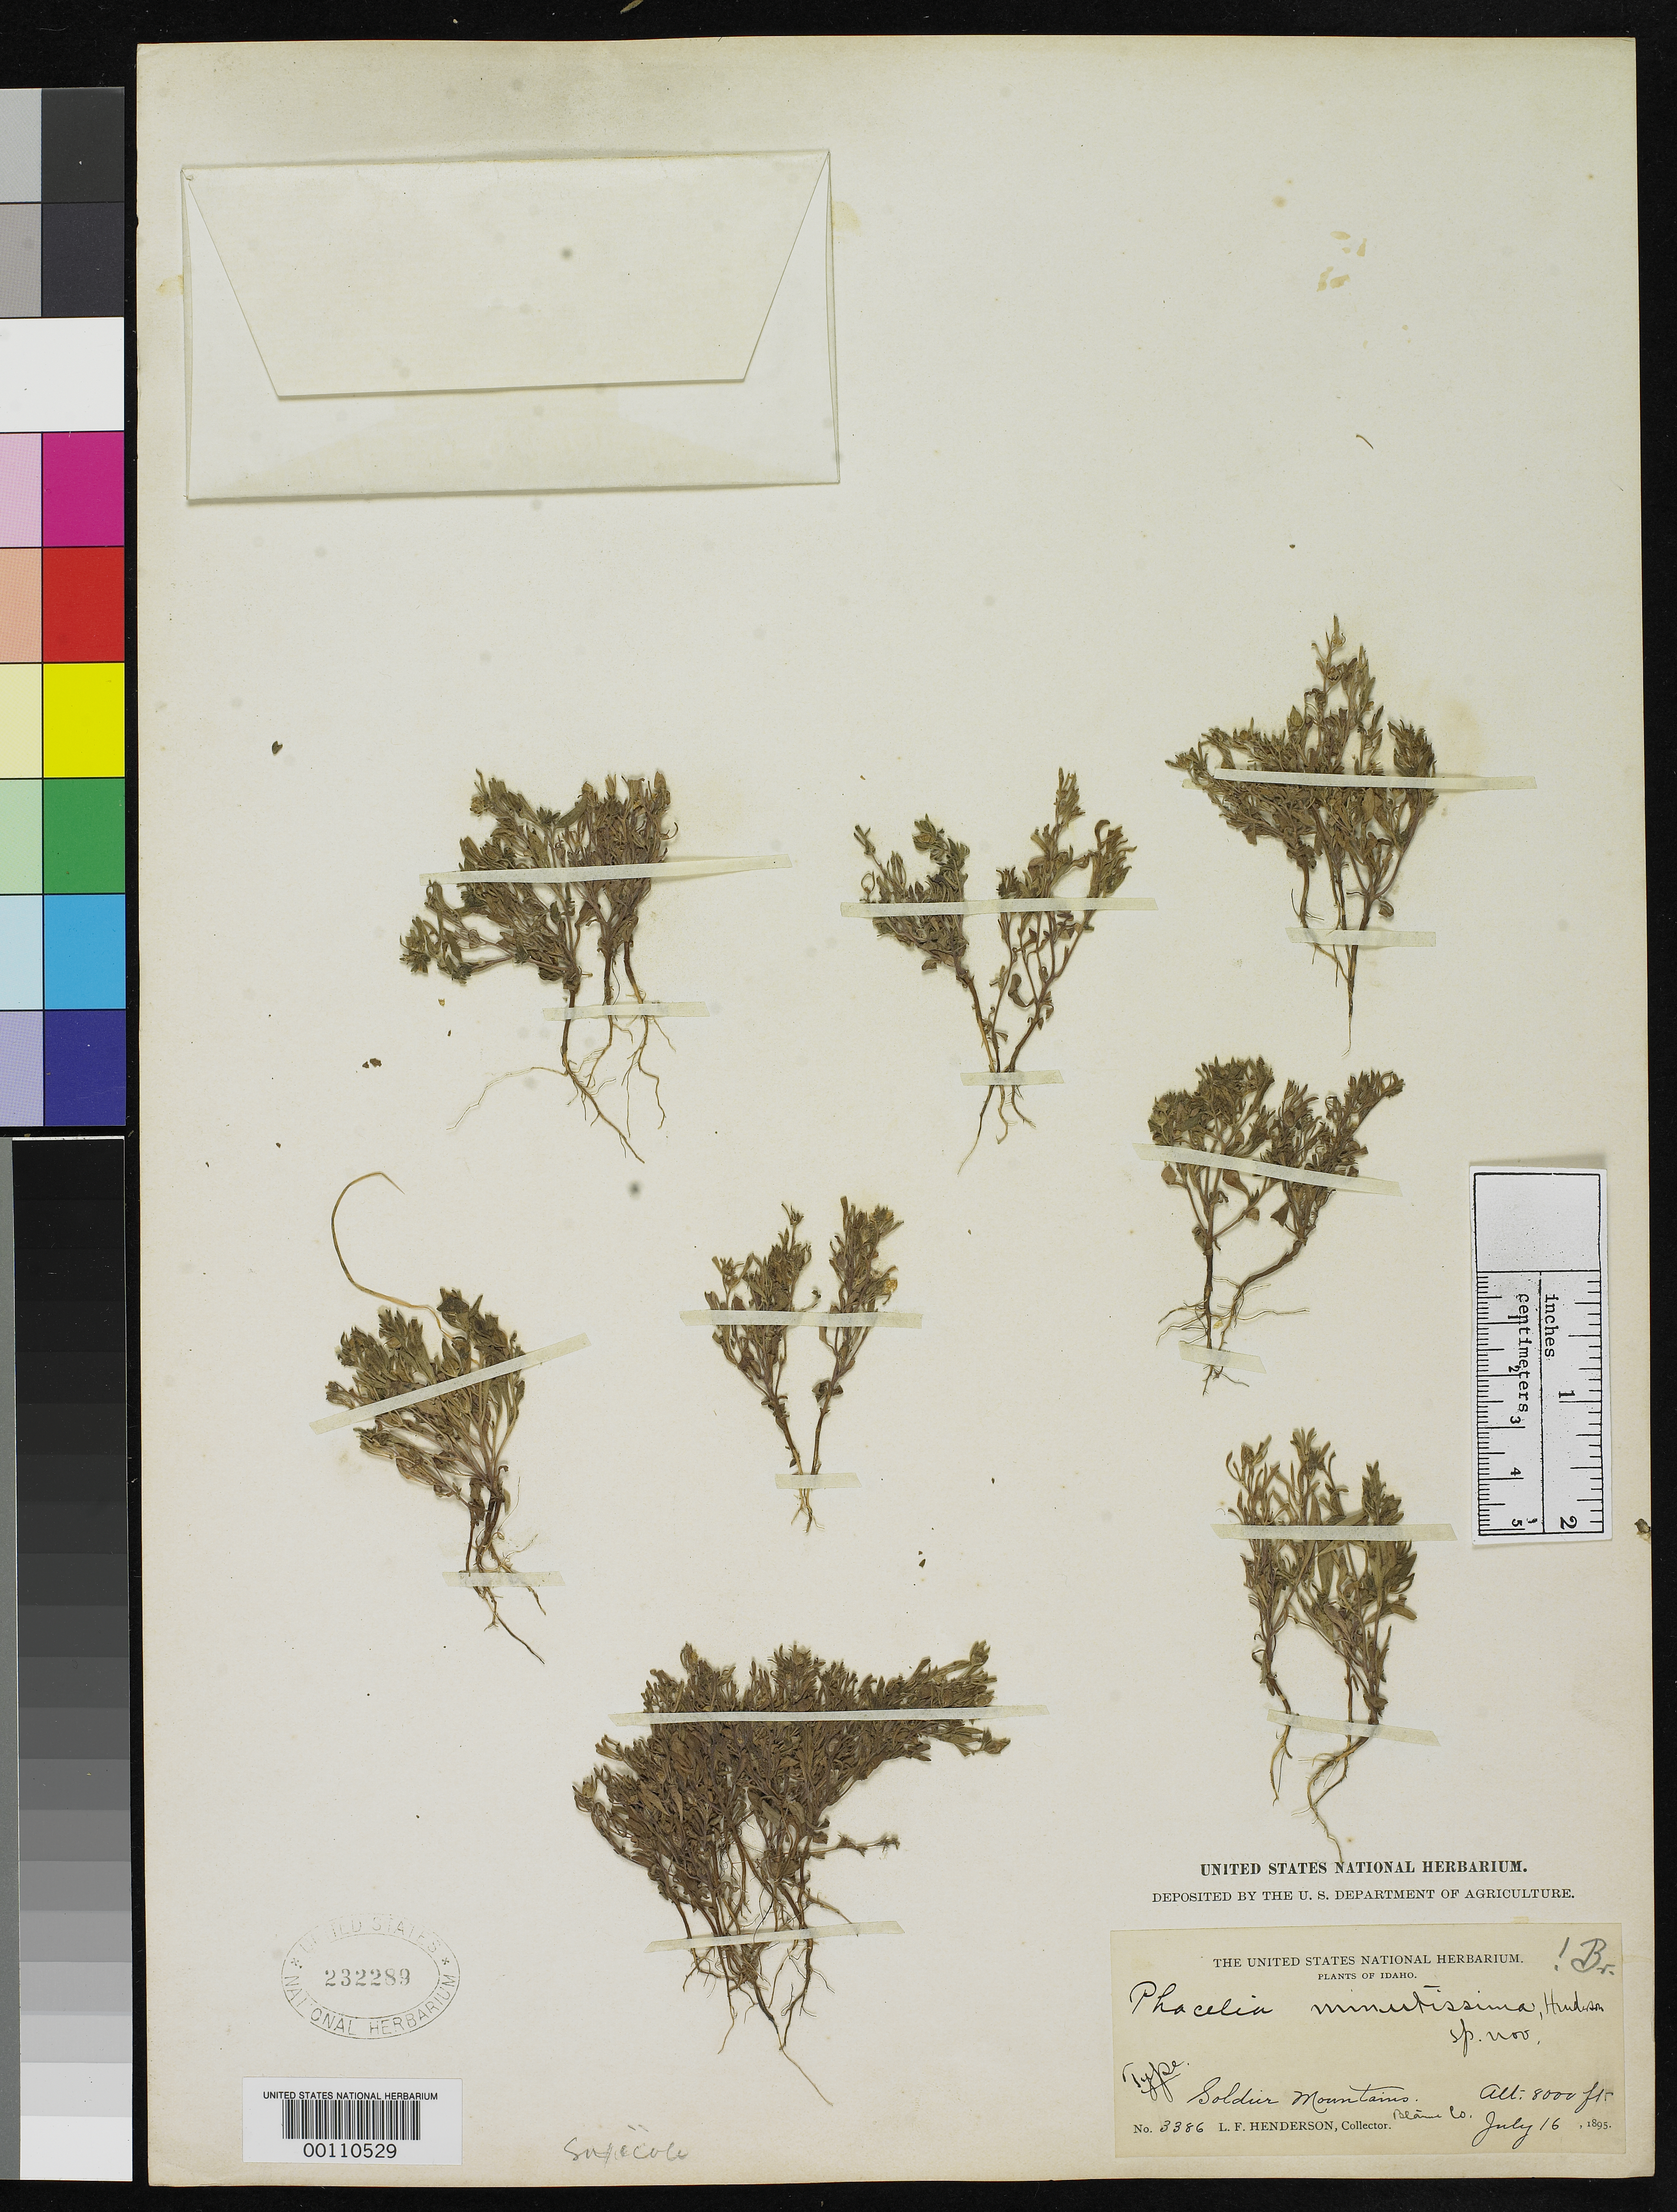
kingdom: Plantae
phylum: Tracheophyta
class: Magnoliopsida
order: Boraginales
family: Hydrophyllaceae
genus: Phacelia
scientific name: Phacelia minutissima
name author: L.F. Hend.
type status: Type Collection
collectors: L. F. Henderson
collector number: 3386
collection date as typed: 16 Jul 1895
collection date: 1895-07-16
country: United States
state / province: Idaho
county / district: Blaine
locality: Soldier Mountain.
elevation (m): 2438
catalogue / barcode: US 232289